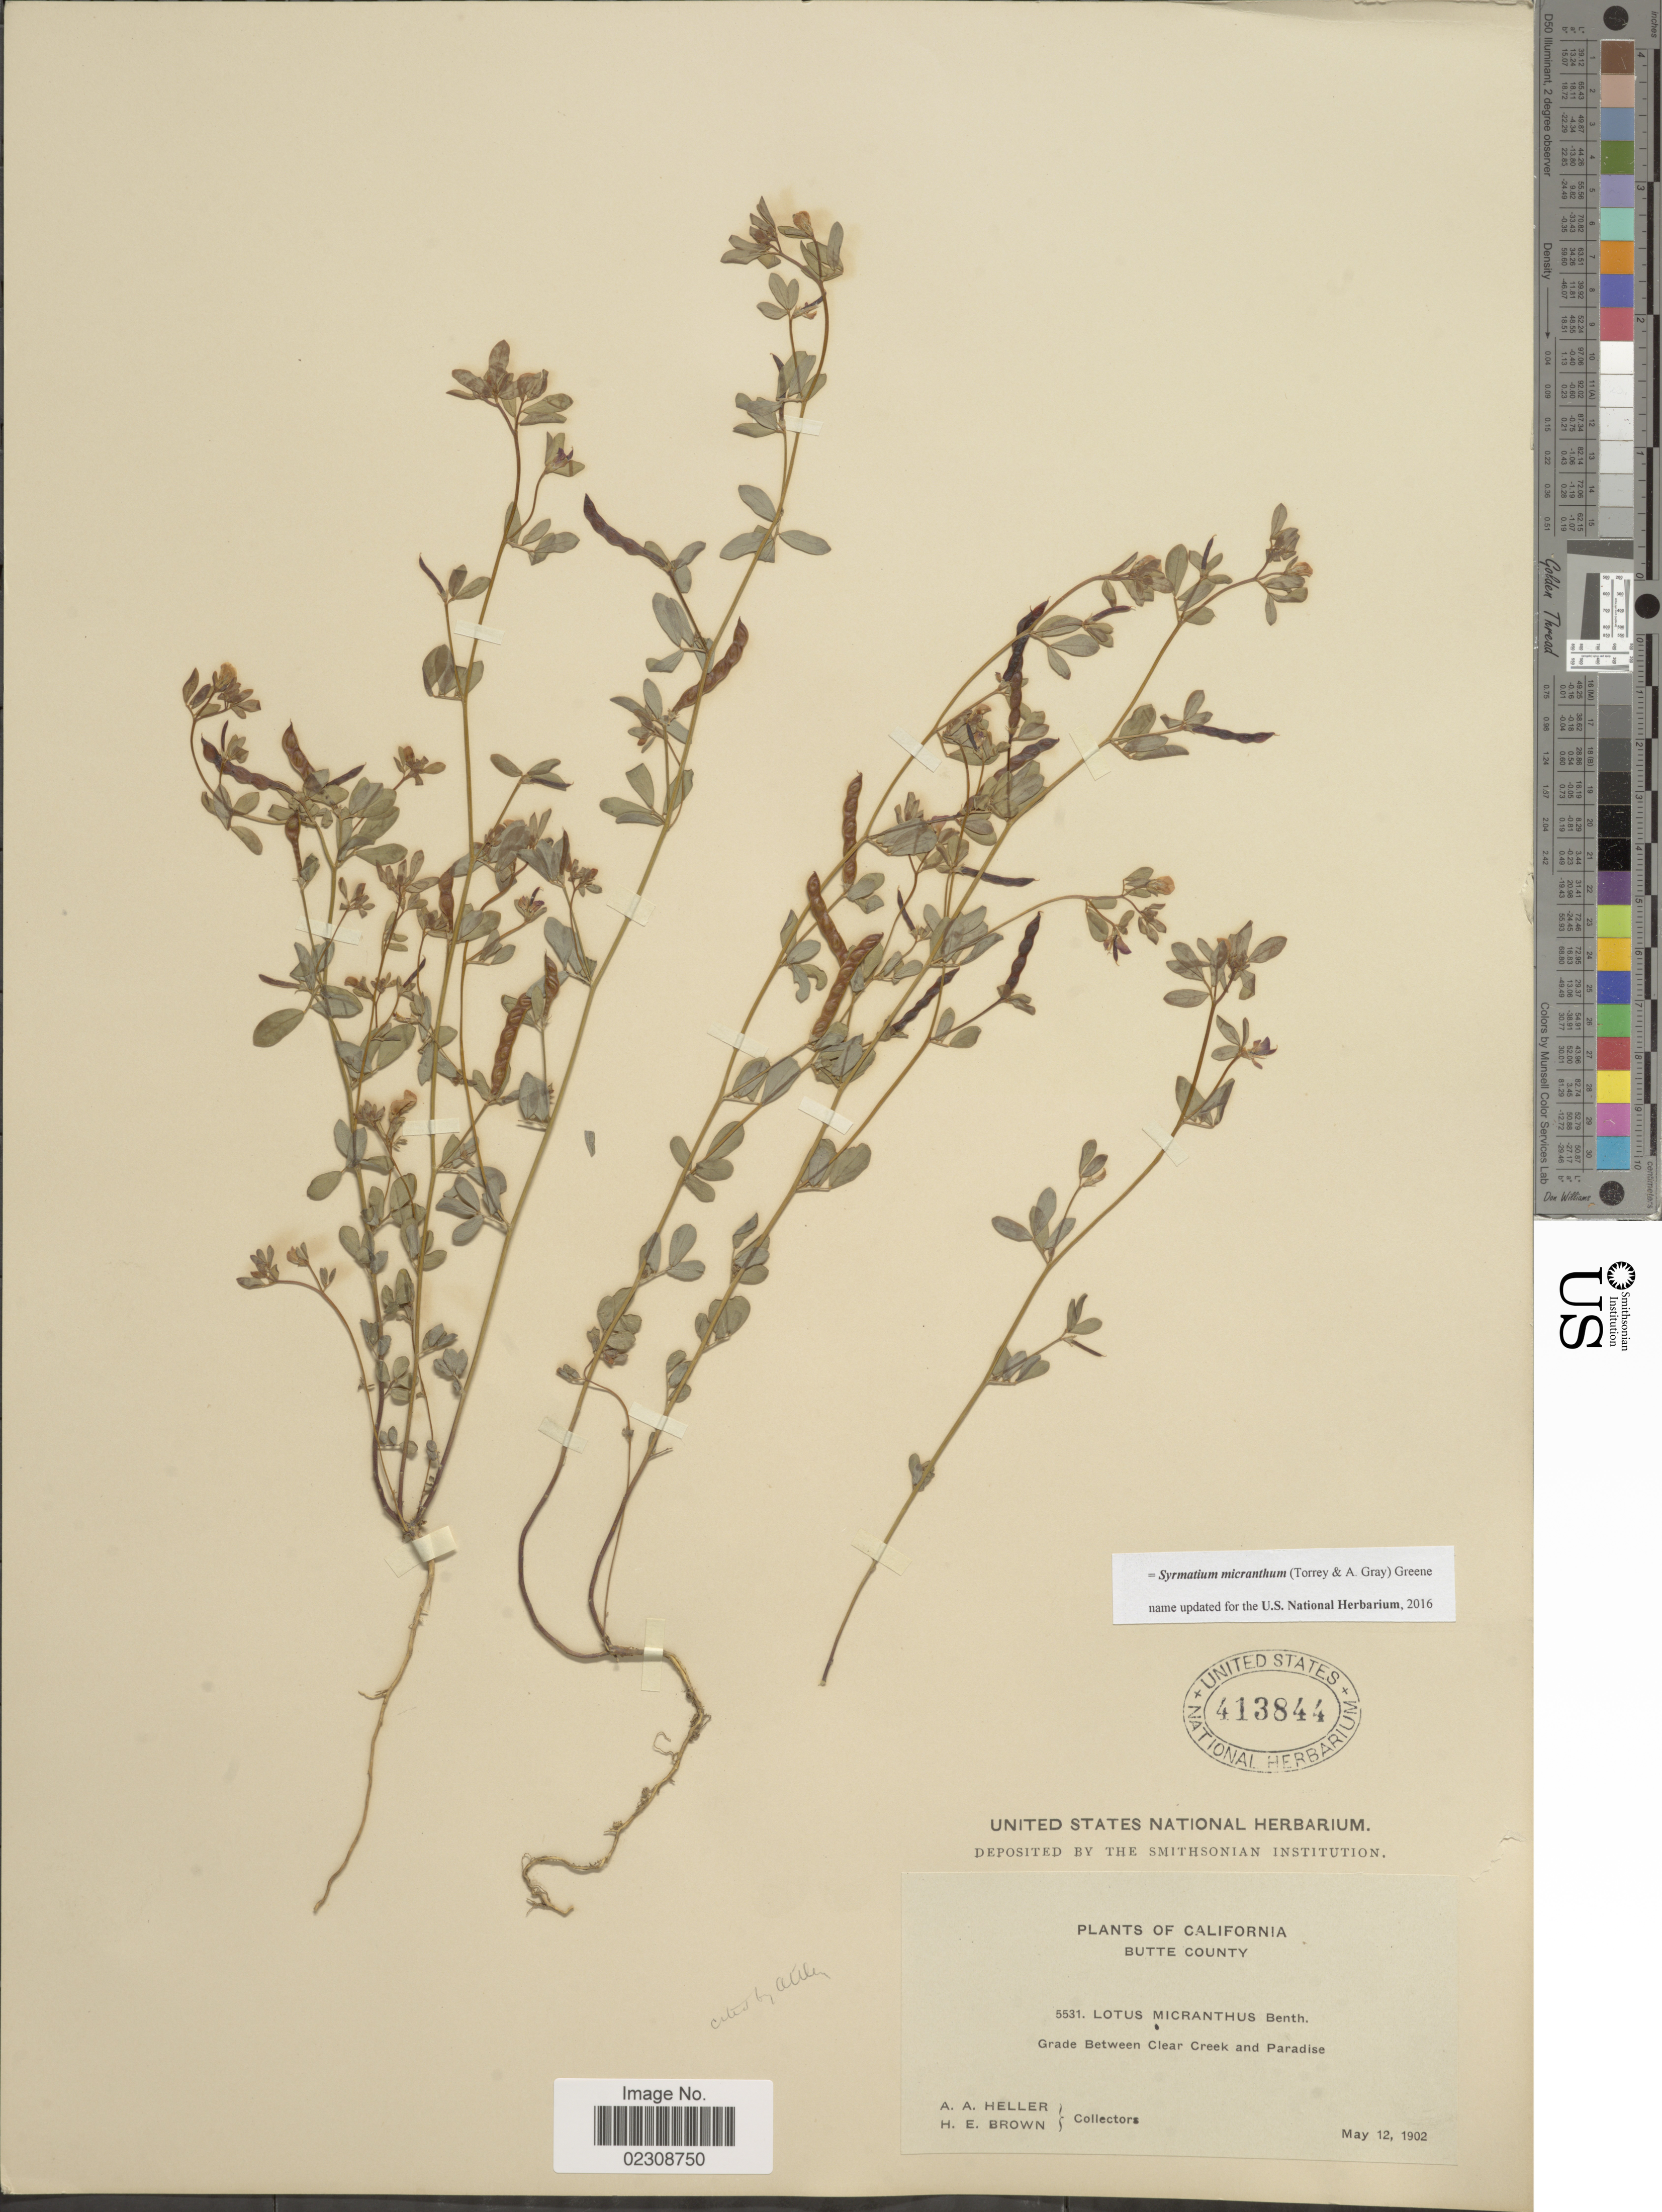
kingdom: Plantae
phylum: Tracheophyta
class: Magnoliopsida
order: Fabales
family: Fabaceae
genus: Syrmatium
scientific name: Syrmatium micranthum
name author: (Torr. & A. Gray) Greene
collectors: A. A. Heller & H. E. Brown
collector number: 5531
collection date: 1902-05-12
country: United States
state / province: California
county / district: Butte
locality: Butte County. Grade between Clear Creek and Paradise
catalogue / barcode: US 413844